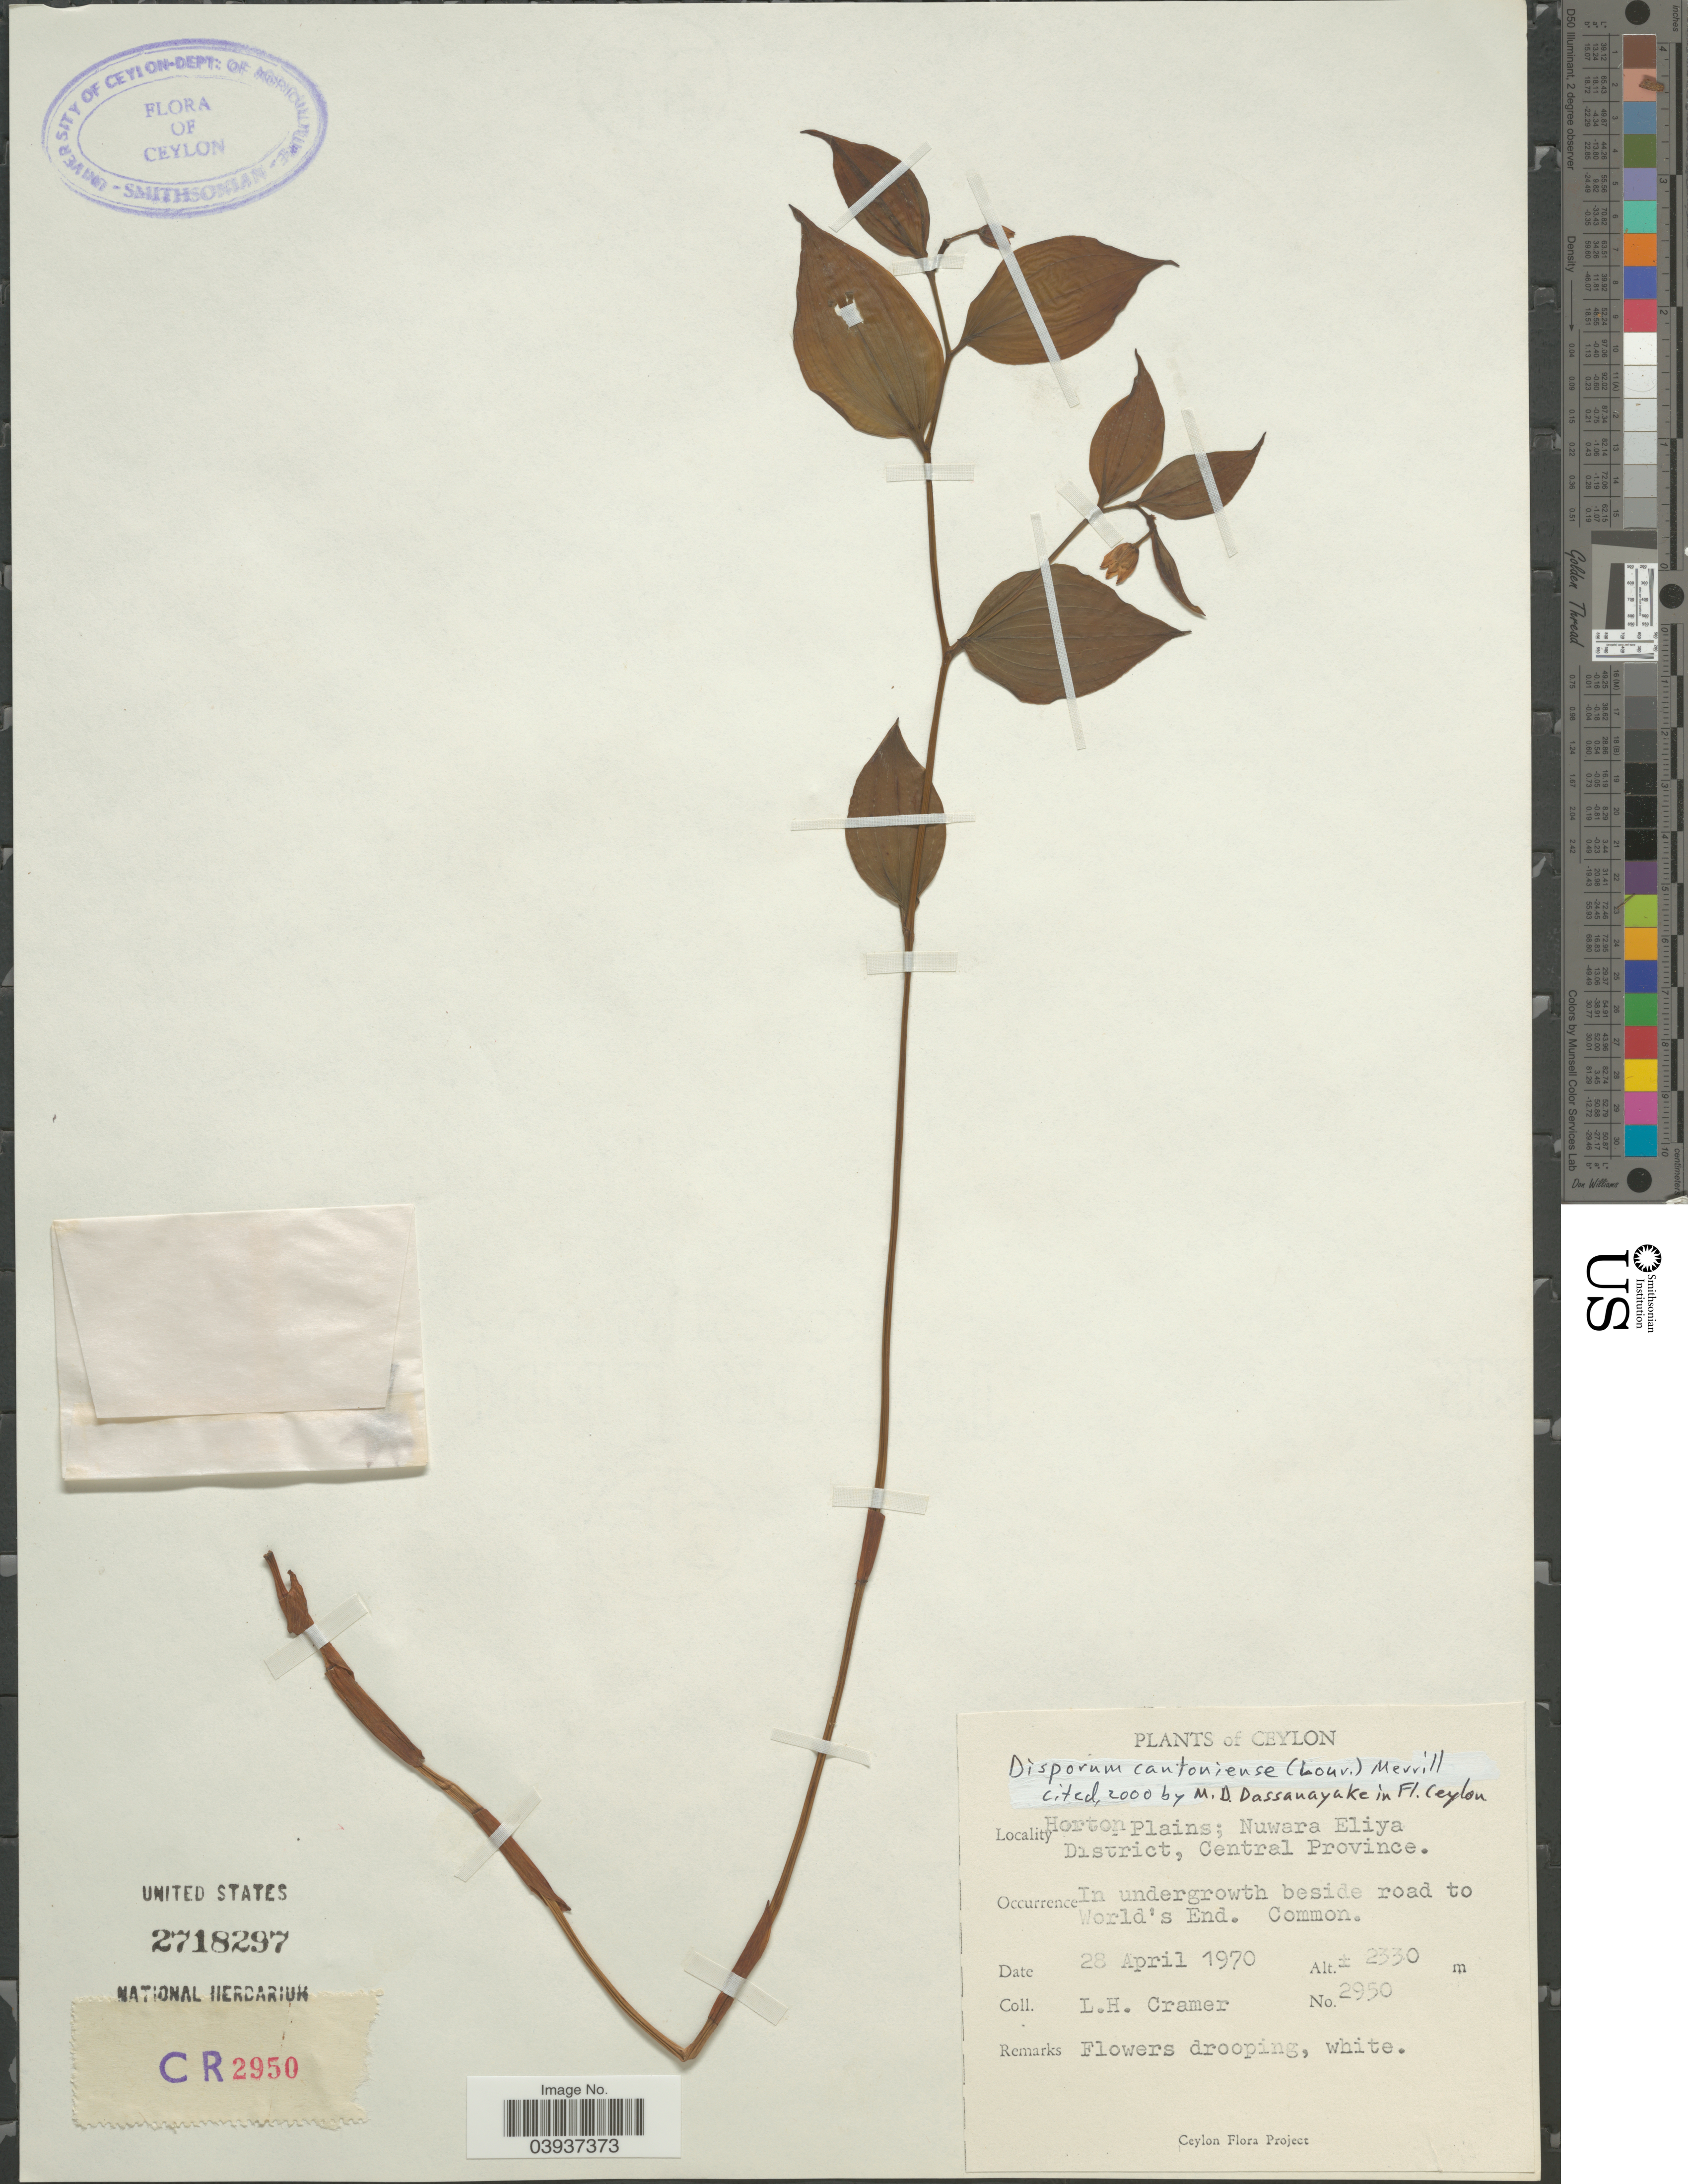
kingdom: Plantae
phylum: Tracheophyta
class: Liliopsida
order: Liliales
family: Colchicaceae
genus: Disporum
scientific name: Disporum cantoniense var. cantoniense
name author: (Lour.) Merr.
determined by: Strong, Mark T., (BOT), Smithsonian Institution - National Museum of Natural History (UNITED STATES)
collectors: L. H. Cramer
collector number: CR2950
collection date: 1970-04-28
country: Sri Lanka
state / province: Central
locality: Ceylon. Horton Plains; Nuwara Eliya District. In undergrowth beside road to World's End.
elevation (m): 2330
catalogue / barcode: US 2718297